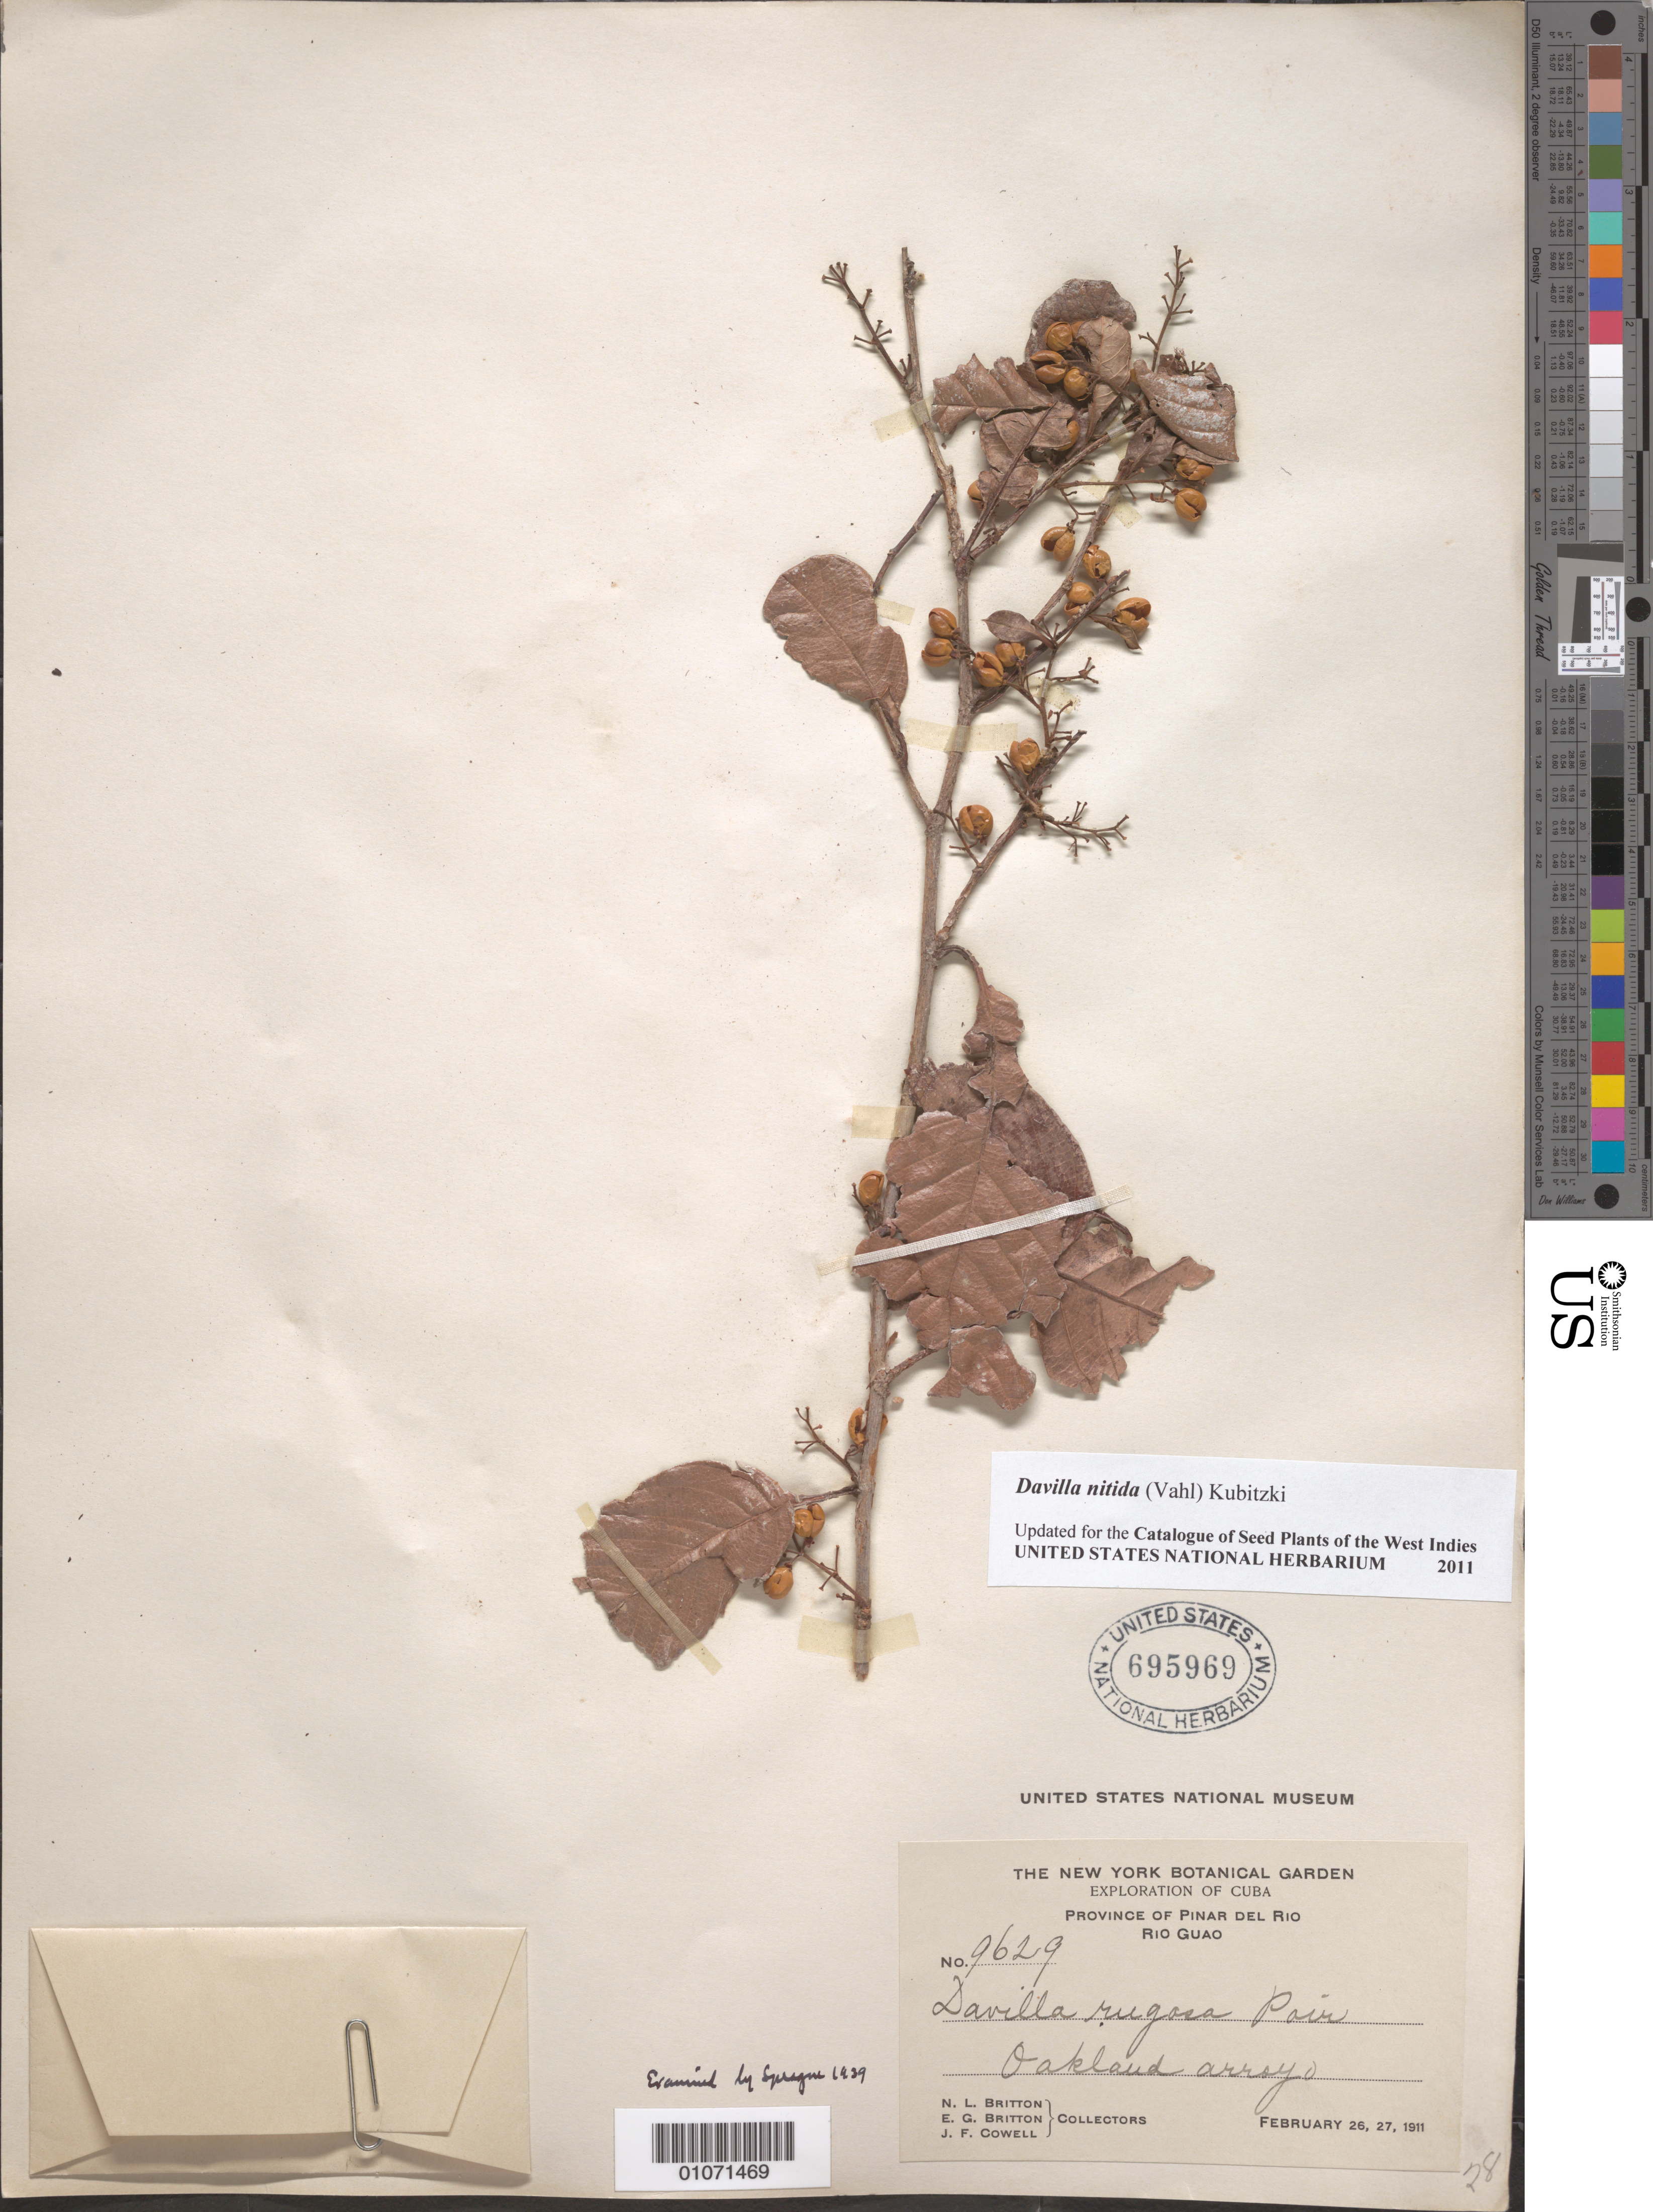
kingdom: Plantae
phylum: Tracheophyta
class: Magnoliopsida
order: Dilleniales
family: Dilleniaceae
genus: Davilla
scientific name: Davilla nitida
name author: (Vahl) Kubitzki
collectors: N. Britton, E. G. Britton & J. F. Cowell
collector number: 9629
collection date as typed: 26 Feb 1911 and 27 Feb 1911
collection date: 1911-02-26,1911-02-27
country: Cuba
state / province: Pinar del Río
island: Cuba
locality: Río Guao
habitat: Oakland arroyo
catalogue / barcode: US 695969